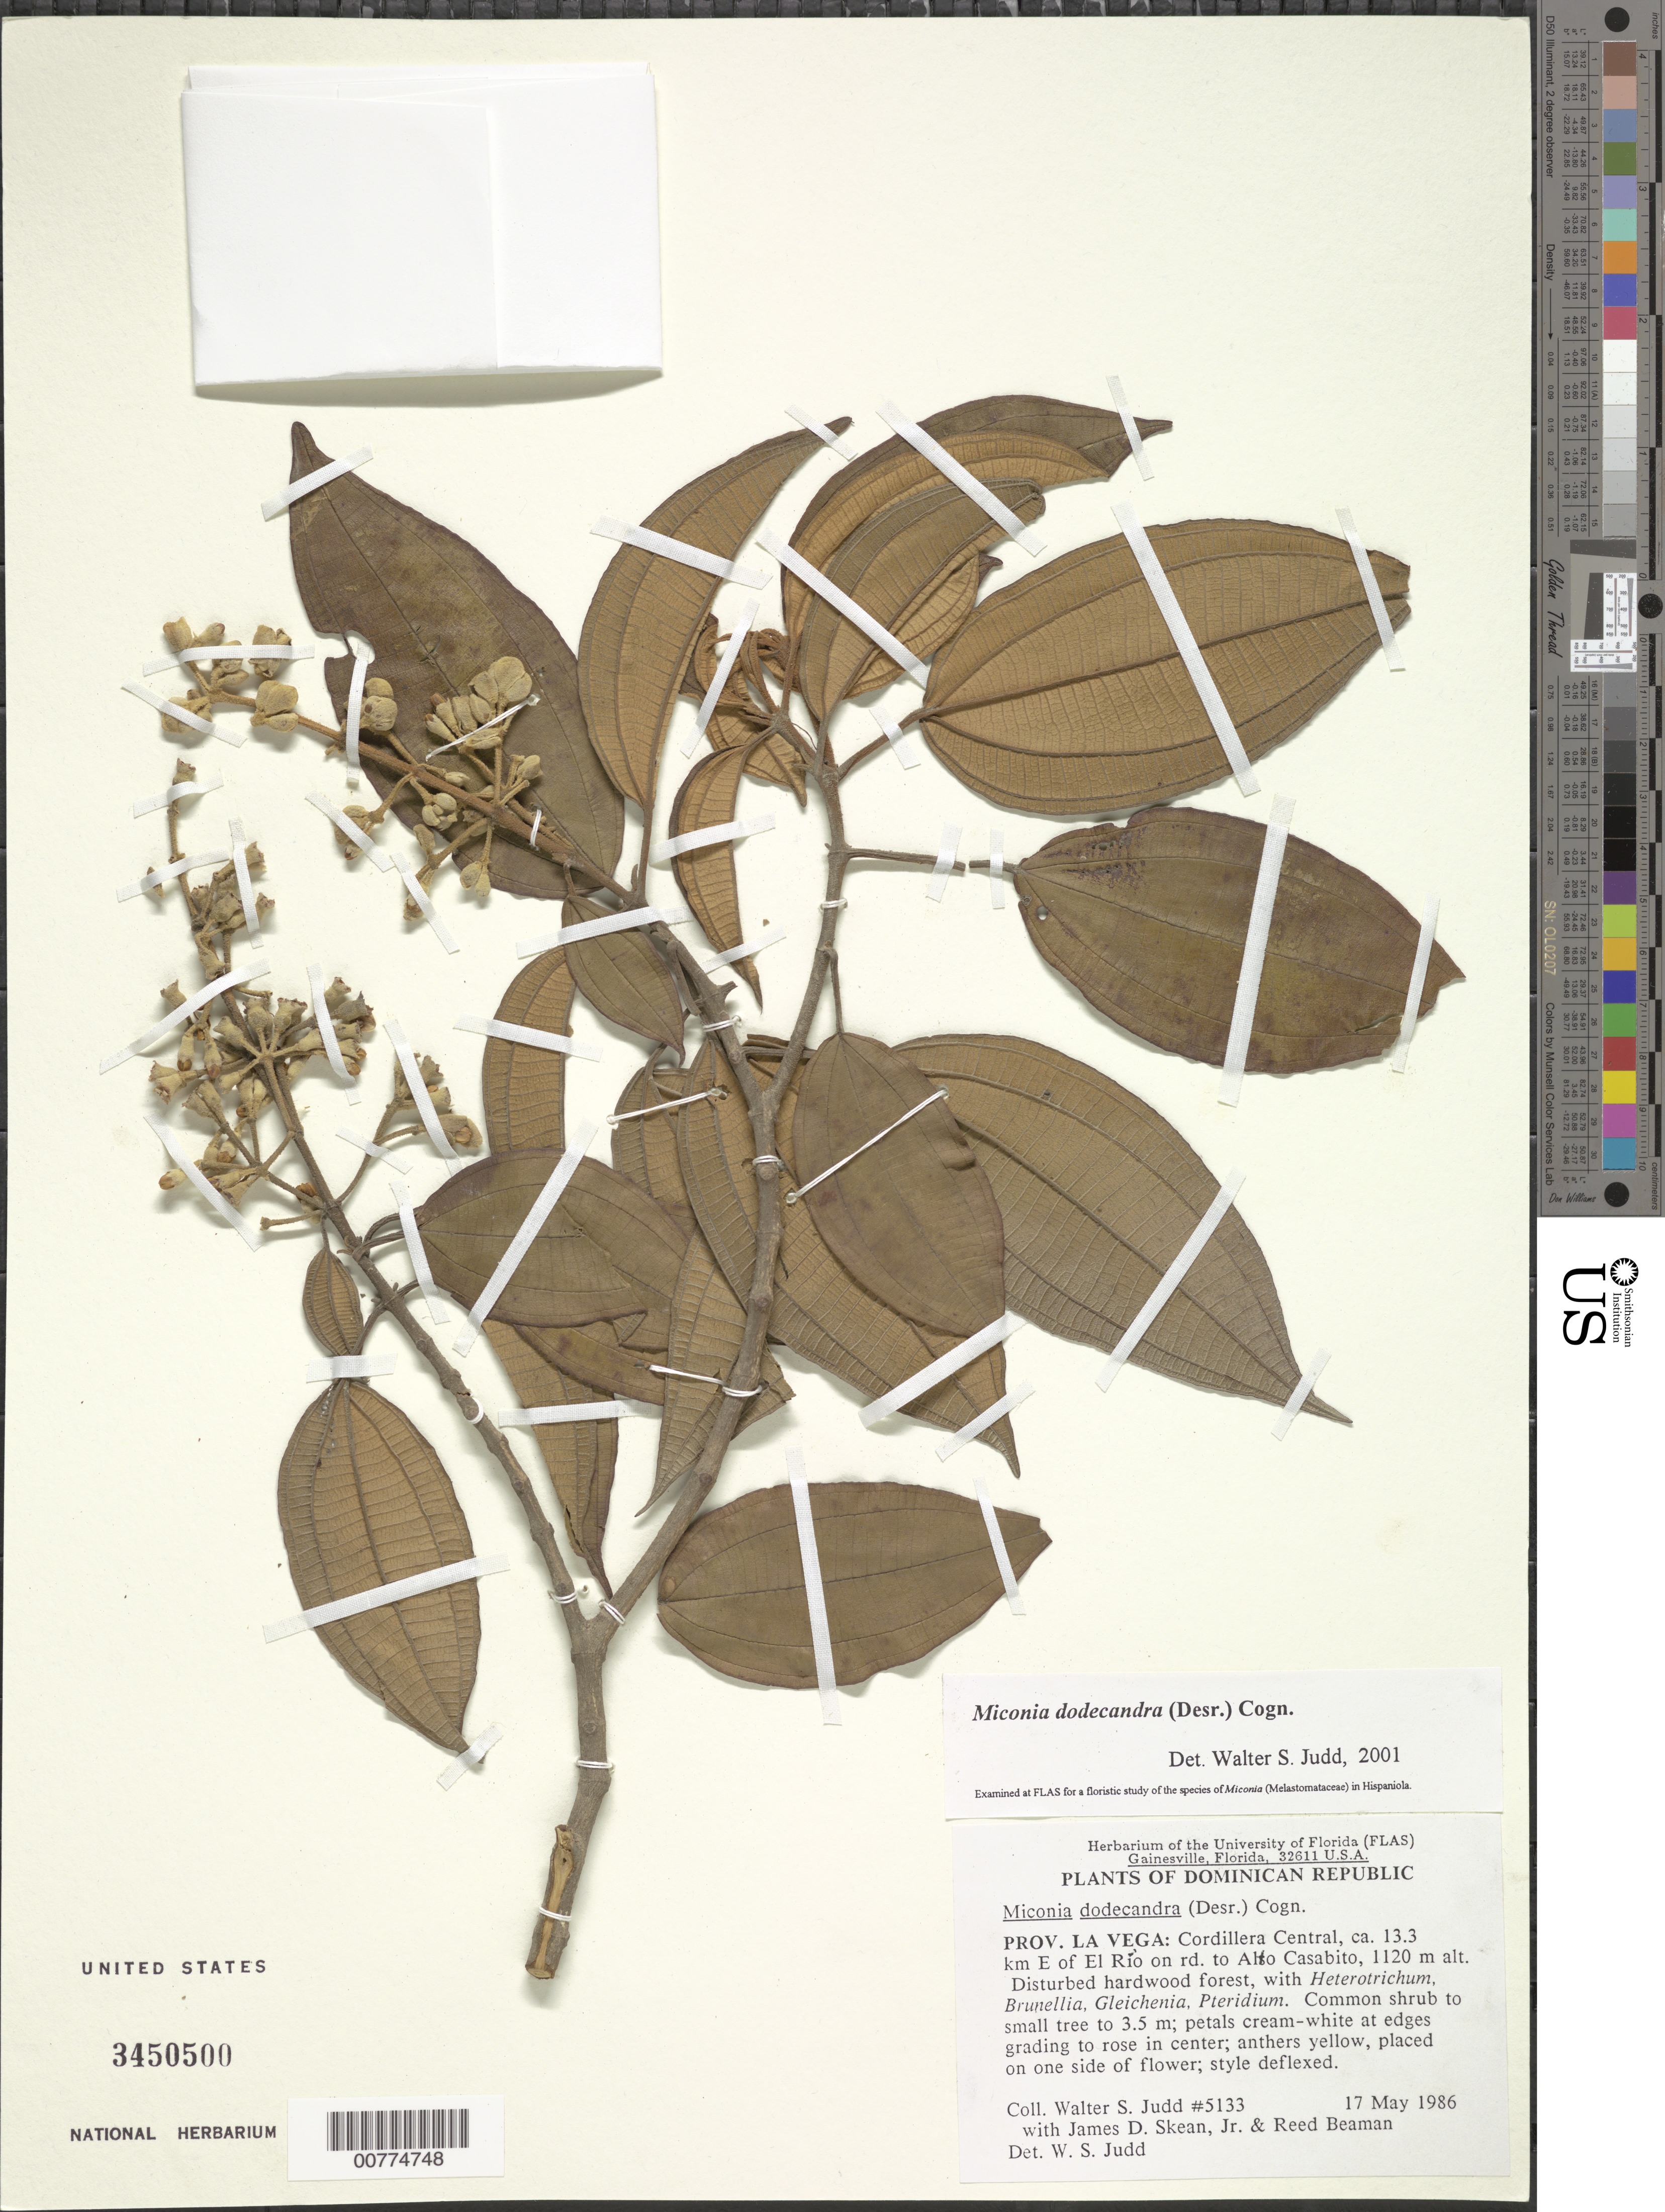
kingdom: Plantae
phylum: Tracheophyta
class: Magnoliopsida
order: Myrtales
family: Melastomataceae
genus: Miconia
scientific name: Miconia dodecandra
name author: Cogn.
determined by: Judd, Walter S.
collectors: W. S. Judd, J. D. Skean & R. S. Beaman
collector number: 5133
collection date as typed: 17 May 1986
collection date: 1986-05-17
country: Dominican Republic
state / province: La Vega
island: Hispaniola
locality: Cordillera Central, 13.3 km E of El Rio on road to Alto Casabito.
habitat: Disturbed hardwood forest with Heterotrichum, Brunellia, Gleichenia, Pteridium.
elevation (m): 1120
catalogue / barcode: US 3450500